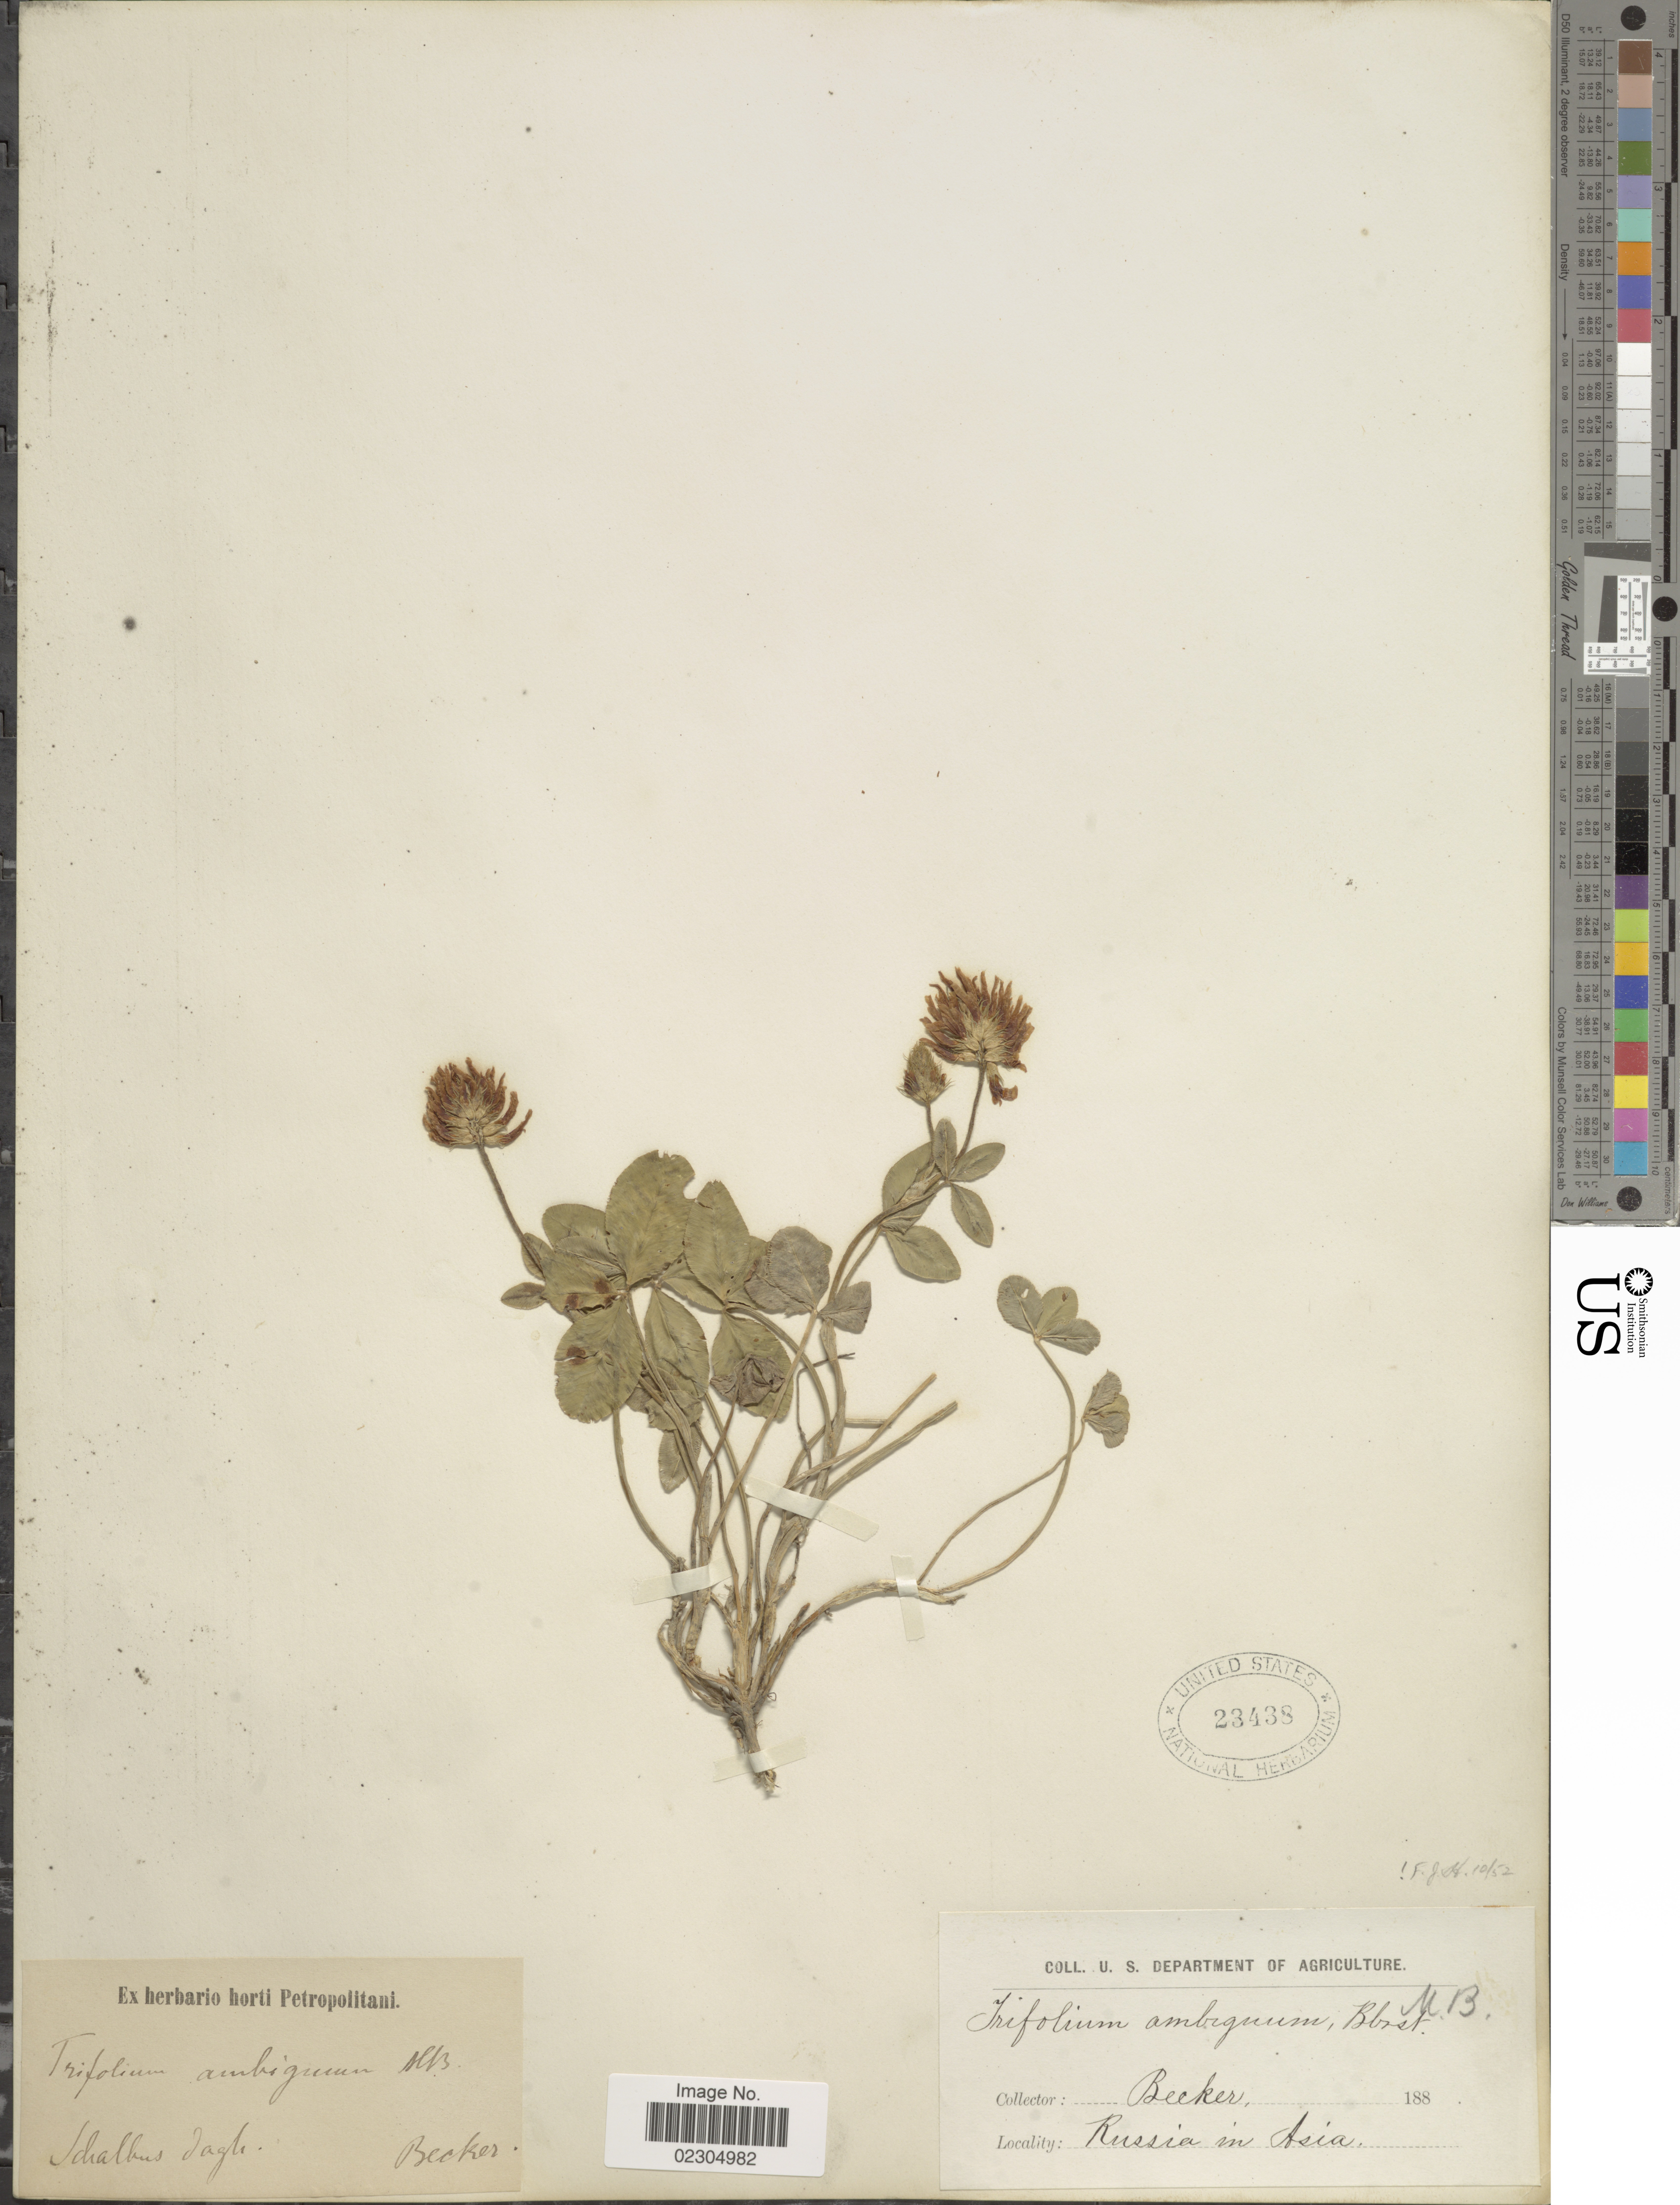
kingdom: Plantae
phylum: Tracheophyta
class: Magnoliopsida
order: Fabales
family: Fabaceae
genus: Trifolium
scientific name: Trifolium ambiguum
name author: M. Bieb.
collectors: -. Becker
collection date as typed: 188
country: Russian Federation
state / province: Dagestan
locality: Schalbus, Dagh.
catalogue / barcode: US 23433